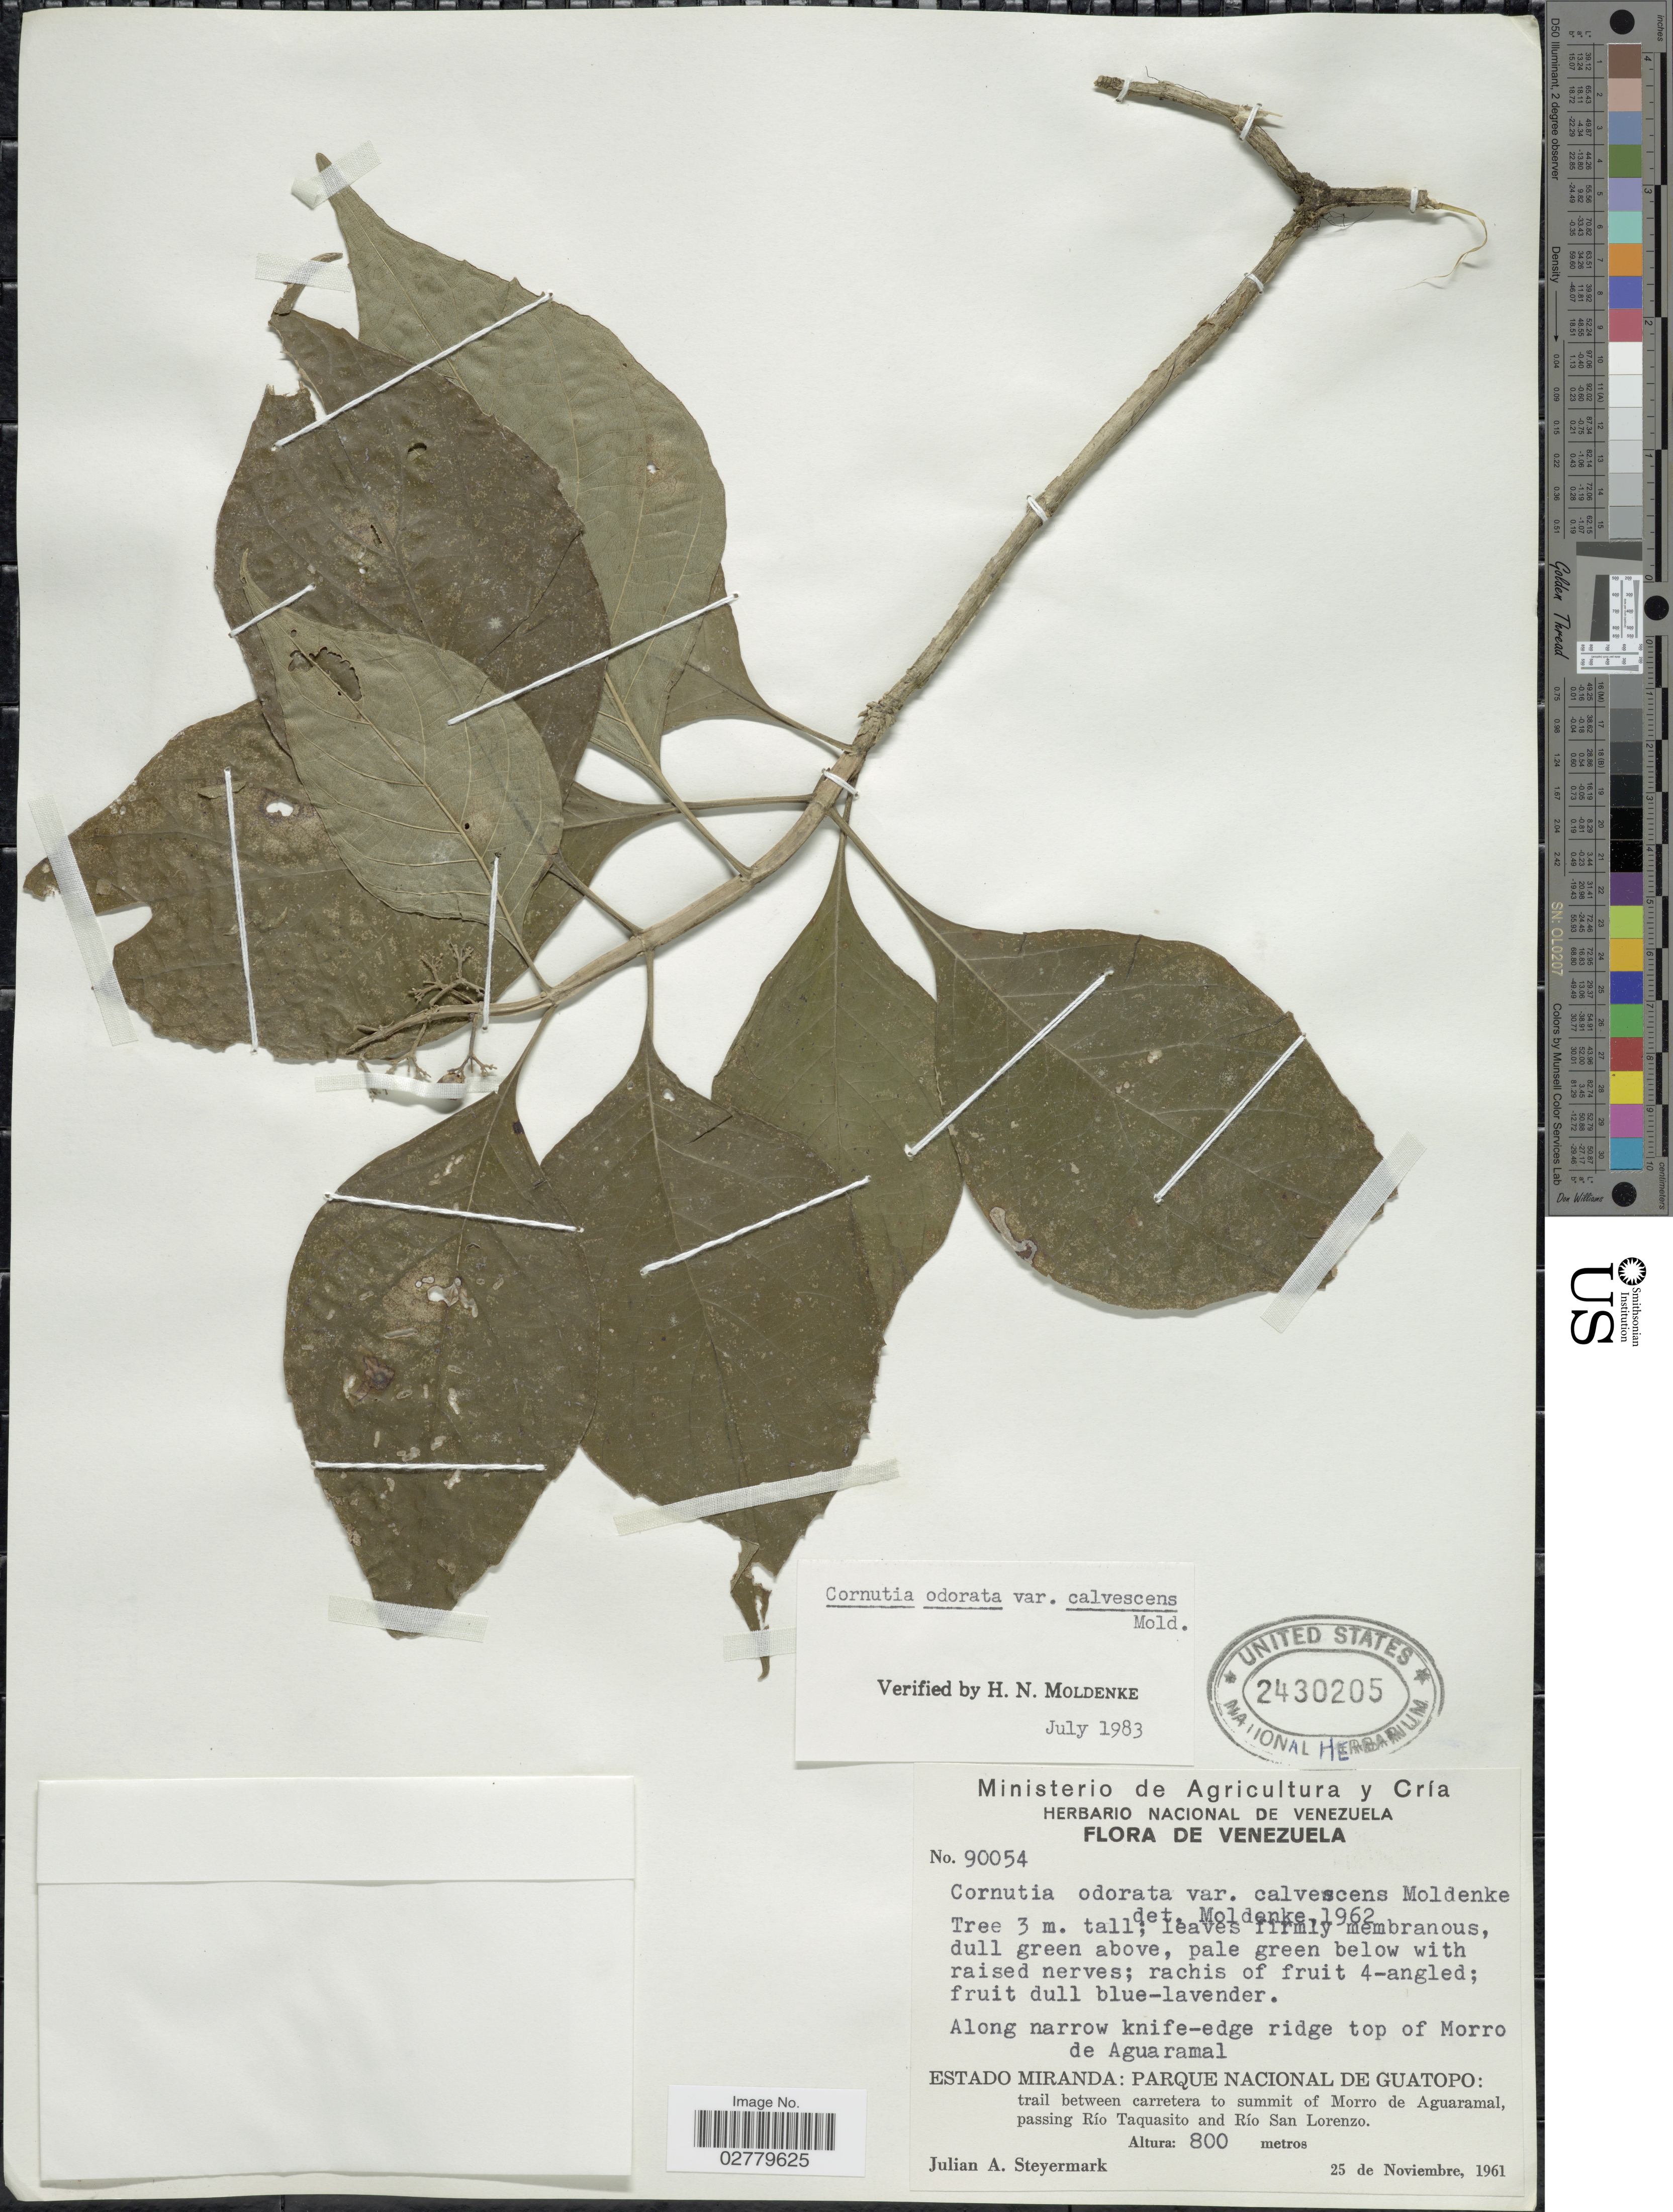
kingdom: Plantae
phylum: Tracheophyta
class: Magnoliopsida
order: Lamiales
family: Lamiaceae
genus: Cornutia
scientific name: Cornutia odorata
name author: (Poepp.) Schauer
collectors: J. Steyermark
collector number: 90054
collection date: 1961-11-25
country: Venezuela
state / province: Miranda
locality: Parque Nacional de Guatopo: trail between carretera to summit of Morro de Aguaramal, passing Río Taquasito and Río San Lorenzo.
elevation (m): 800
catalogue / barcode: US 2430205